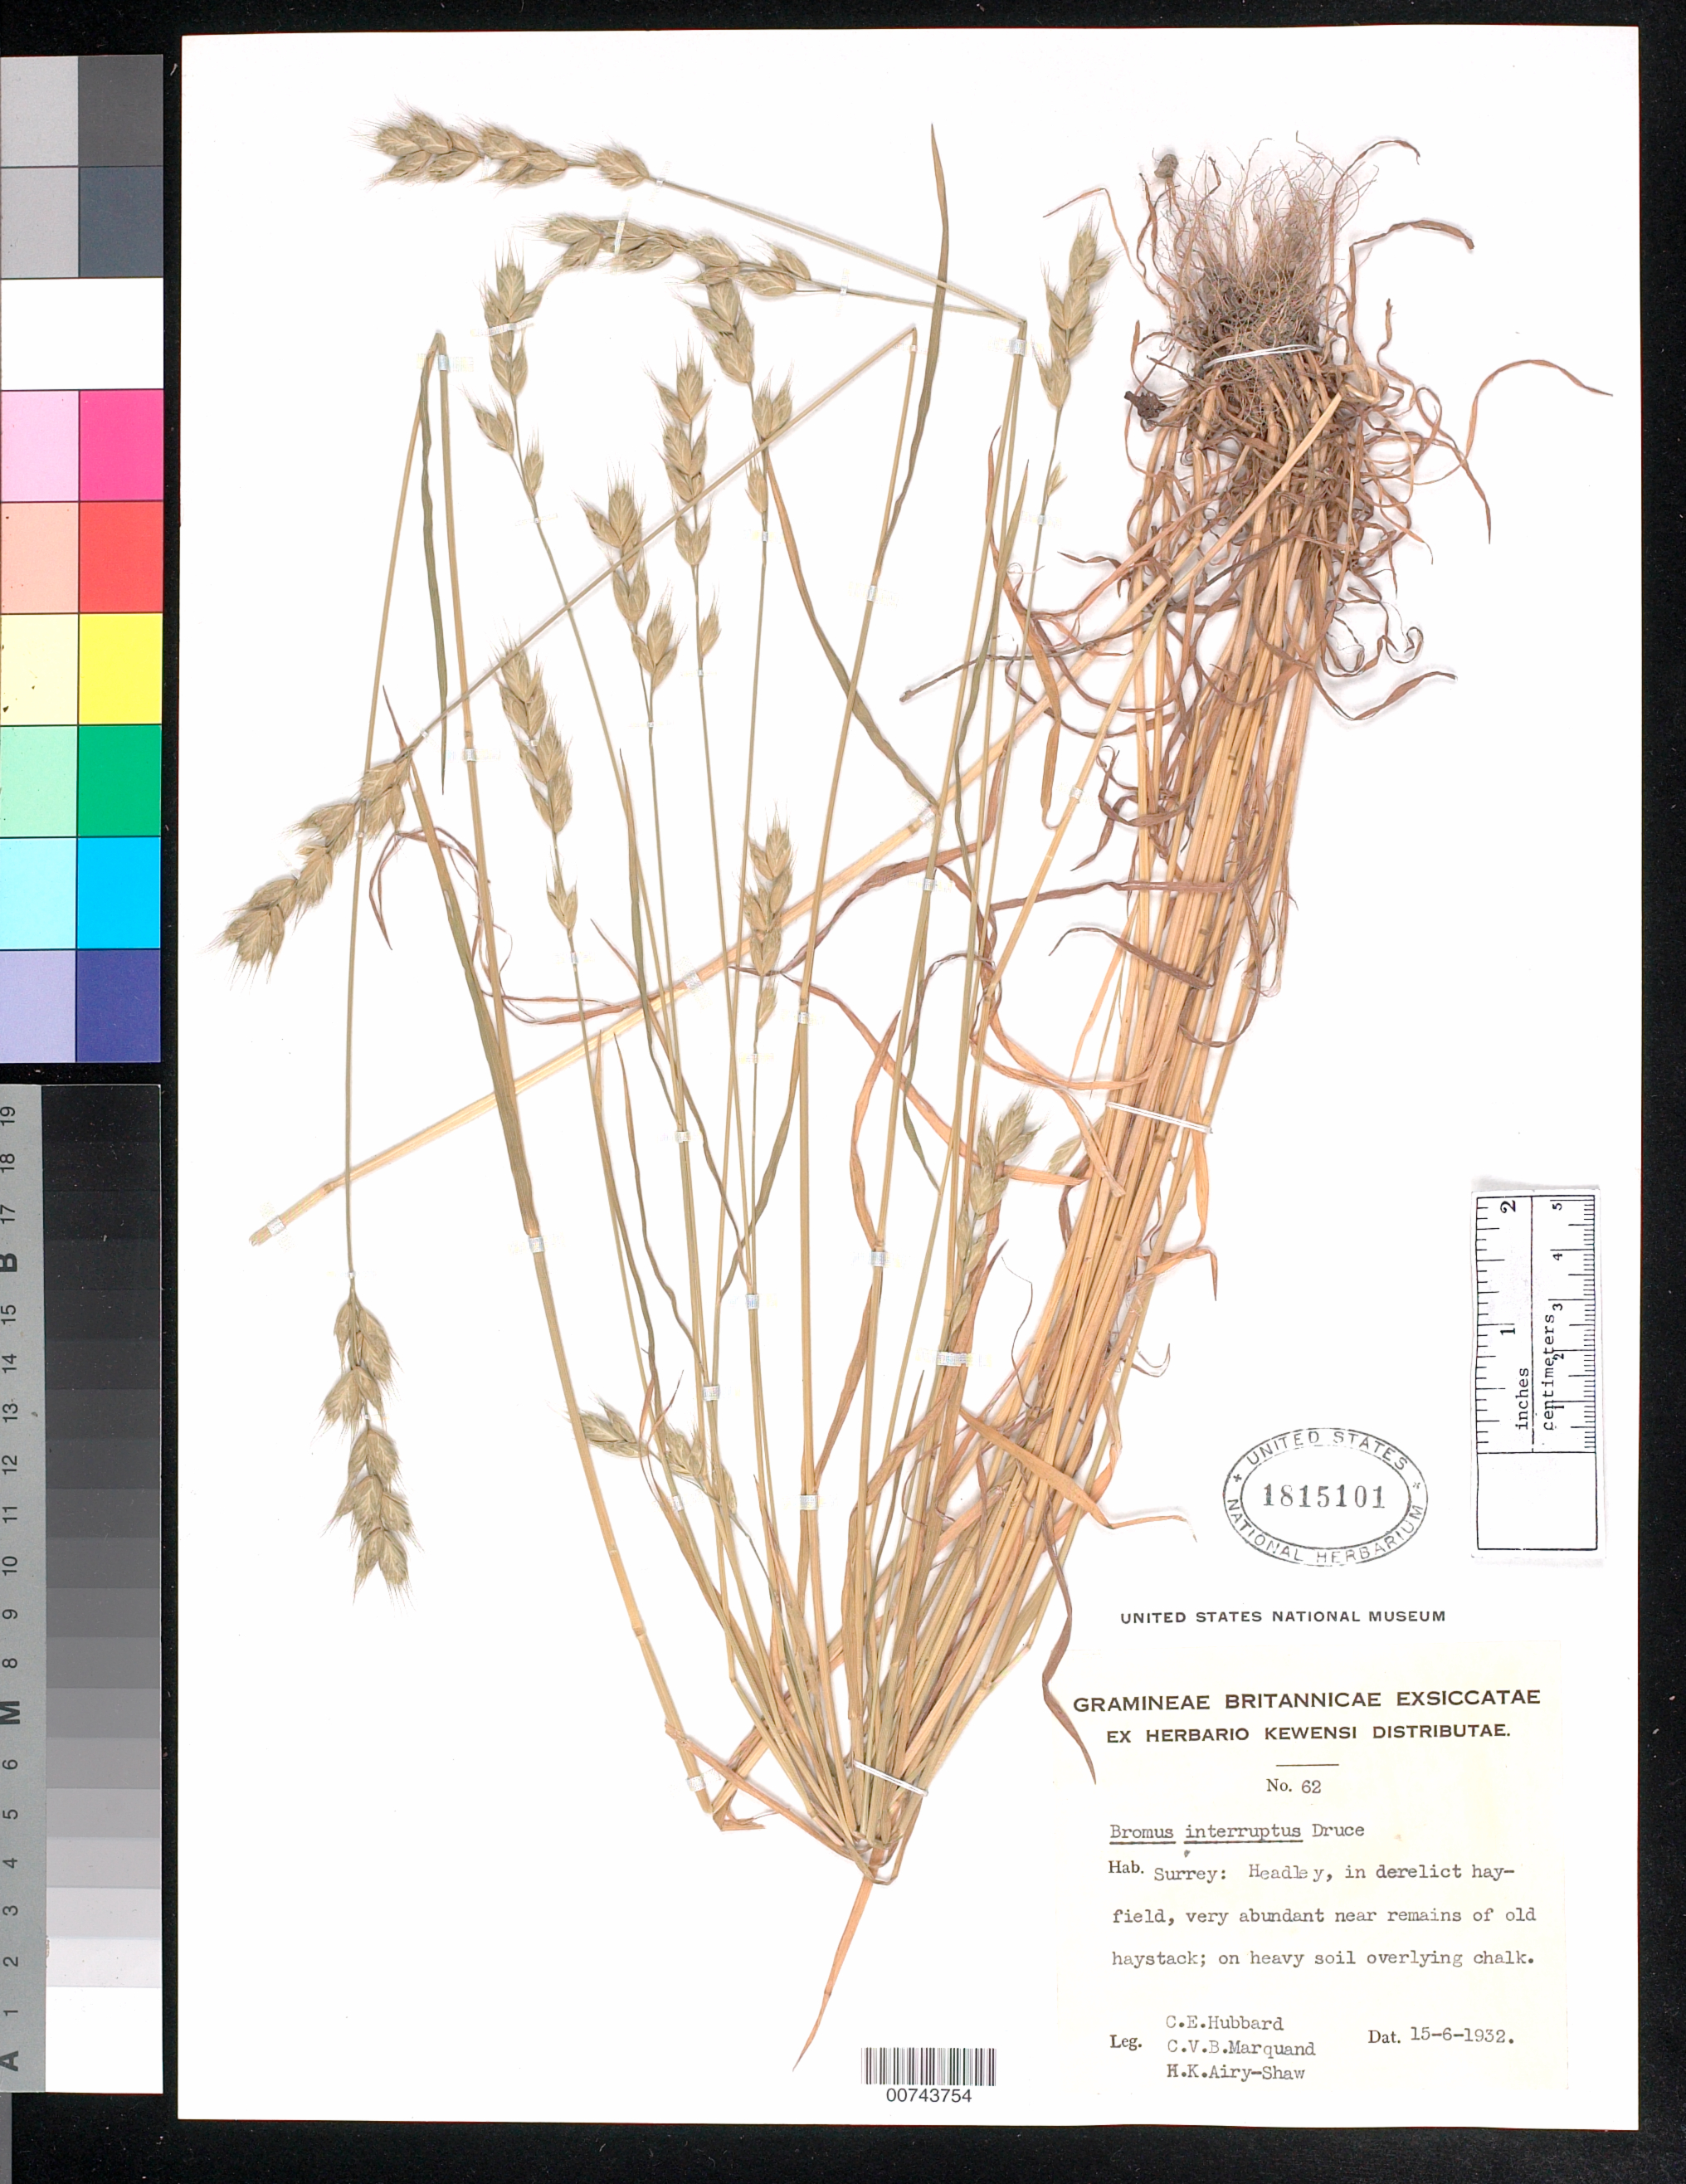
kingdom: Plantae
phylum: Tracheophyta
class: Liliopsida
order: Poales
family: Poaceae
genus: Bromus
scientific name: Bromus interruptus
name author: Druce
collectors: C. E. Hubbard, C. Marquand & H. K. Airy Shaw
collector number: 62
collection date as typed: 15 Jun 1932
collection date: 1932-06-15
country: United Kingdom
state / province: England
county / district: Surrey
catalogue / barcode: US 1815101